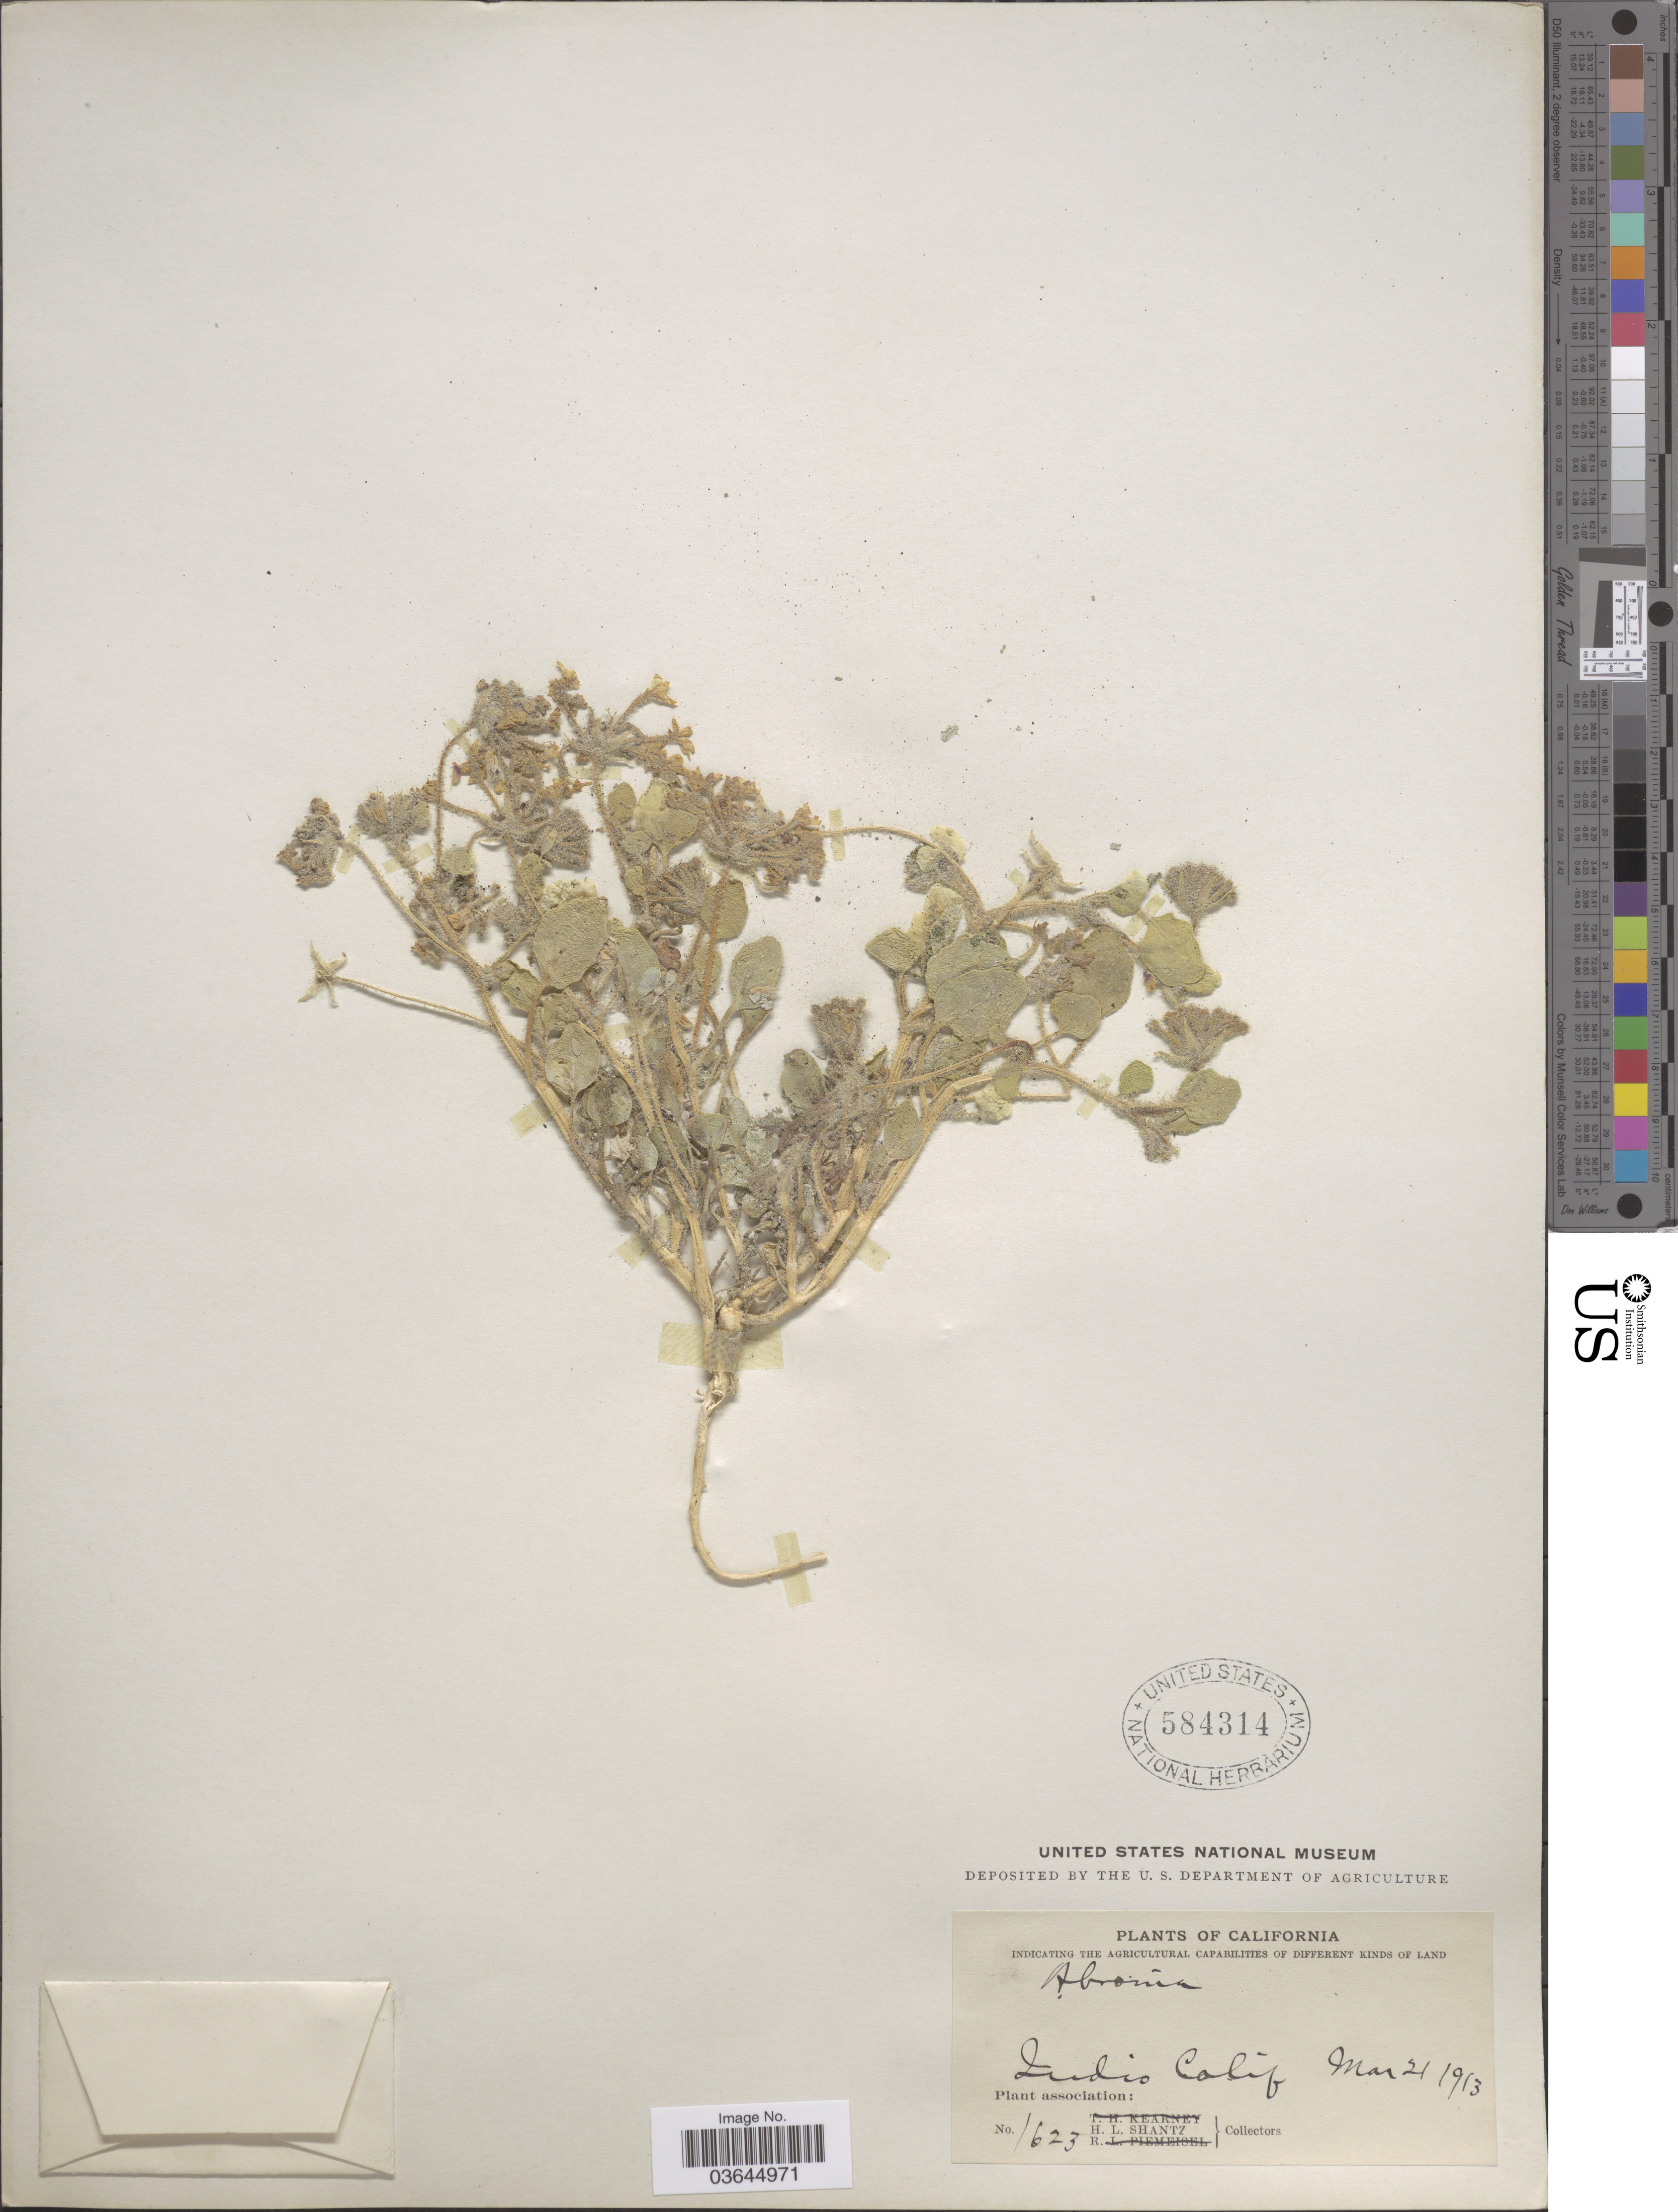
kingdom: Plantae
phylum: Tracheophyta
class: Magnoliopsida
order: Caryophyllales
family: Nyctaginaceae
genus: Abronia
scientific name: Abronia sp.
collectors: H. Shantz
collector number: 1623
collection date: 1913-03-21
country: United States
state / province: California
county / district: Riverside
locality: Indio Calif.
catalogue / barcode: US 584314